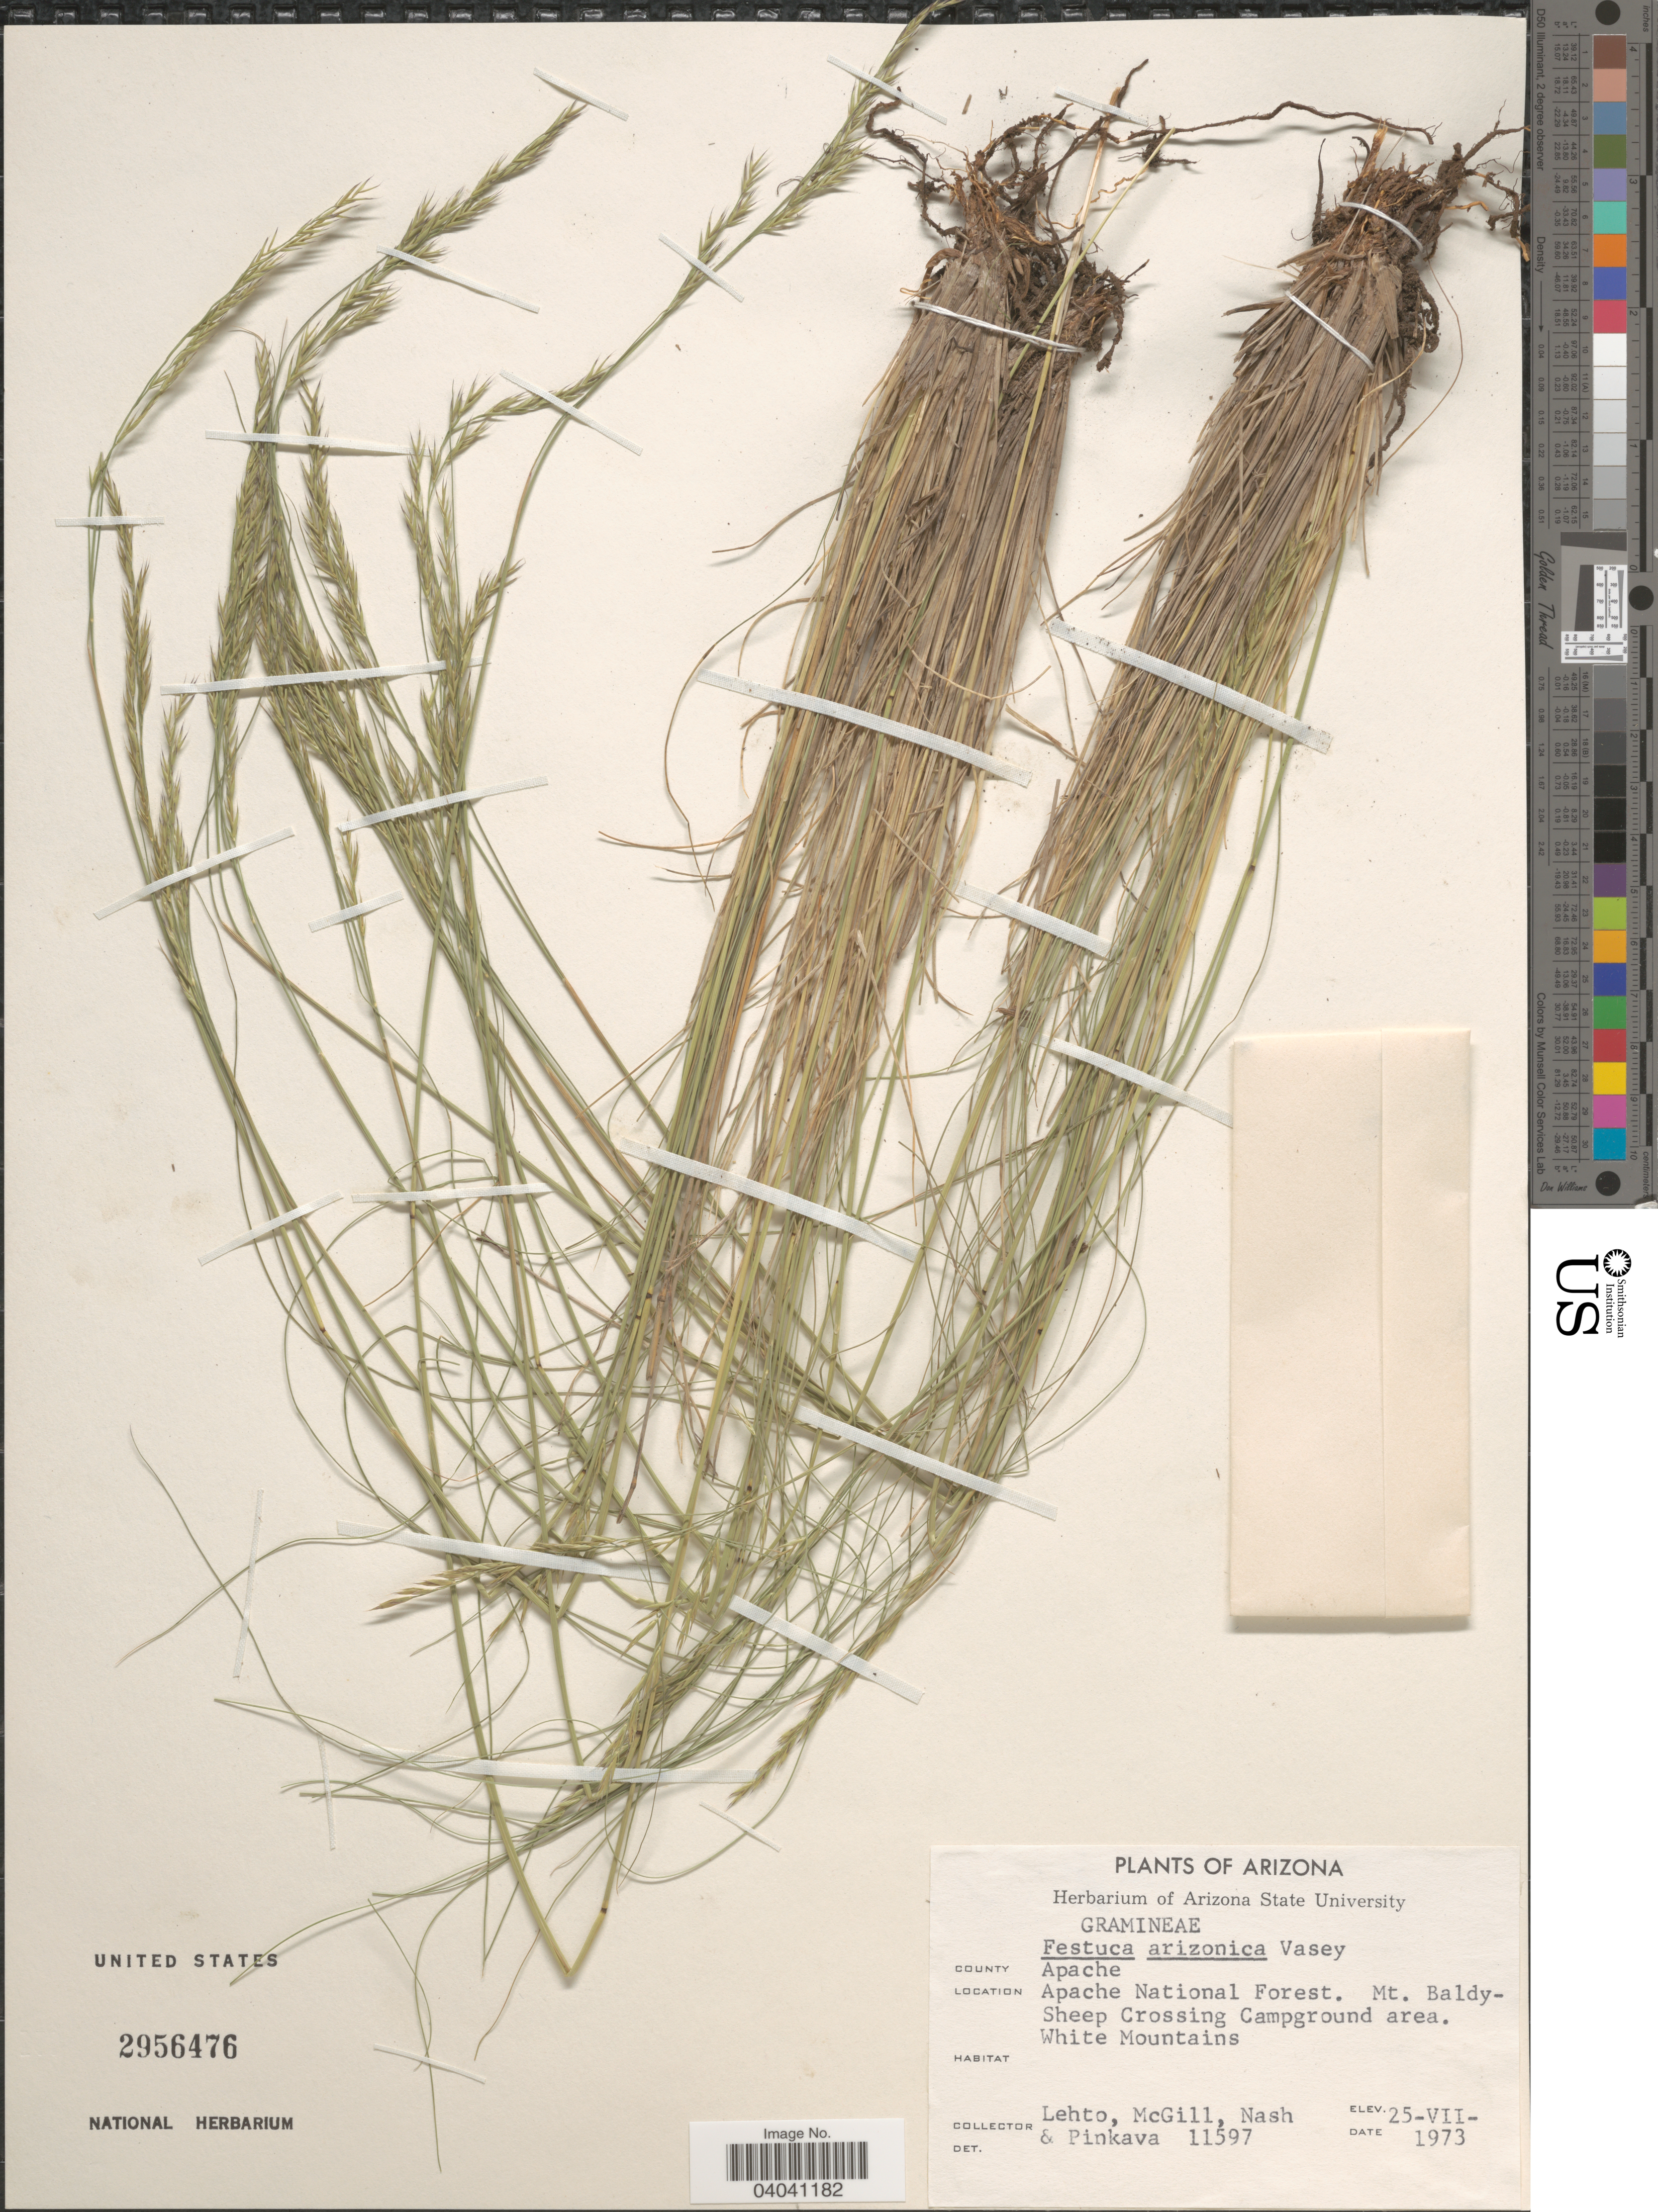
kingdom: Plantae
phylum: Tracheophyta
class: Liliopsida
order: Poales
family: Poaceae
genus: Festuca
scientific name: Festuca arizonica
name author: Vasey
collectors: -. Lehto, -. McGill, -- Nash & -. Pinkava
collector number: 11597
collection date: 1973-07-25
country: United States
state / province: Arizona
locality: County Apache. Apache National Forest. Mt. Baldy-Sheep Crossing Campground area. White Mountains.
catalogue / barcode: US 2956476